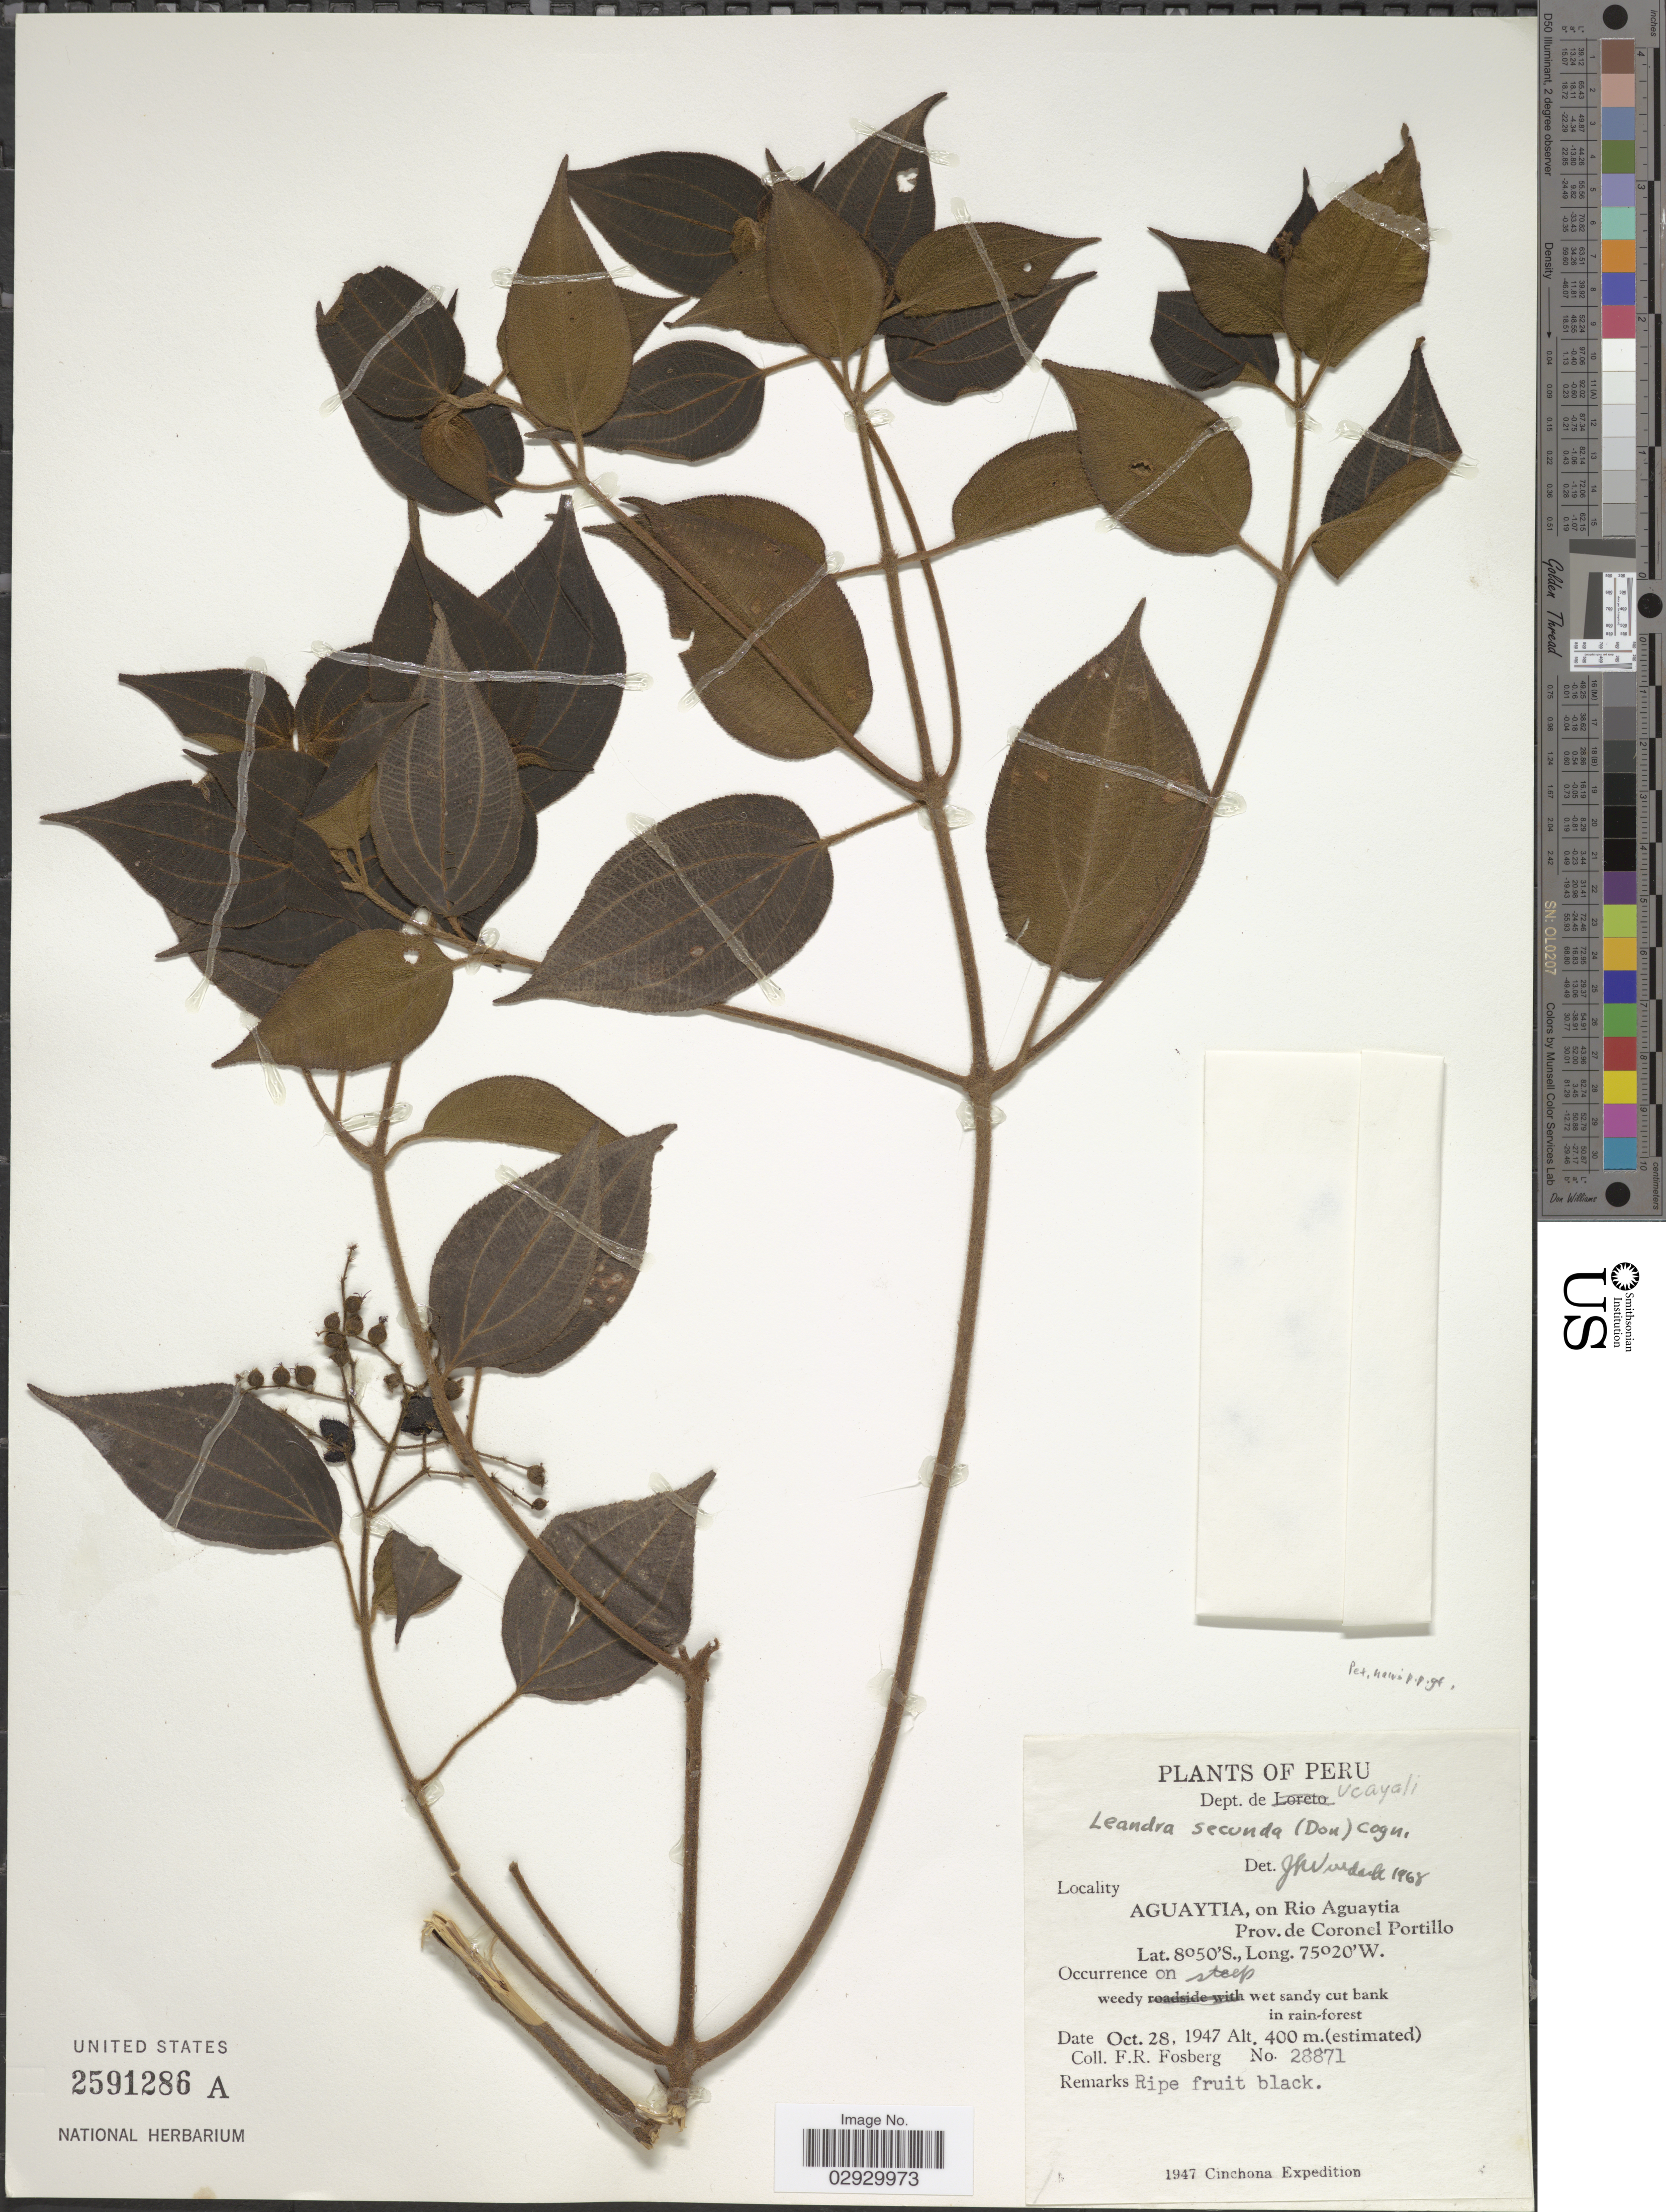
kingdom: Plantae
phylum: Tracheophyta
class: Magnoliopsida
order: Myrtales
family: Melastomataceae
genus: Leandra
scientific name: Leandra secunda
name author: (D. Don) Cogn.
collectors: F. R. Fosberg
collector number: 28871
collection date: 1947-10-28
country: Peru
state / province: Ucayali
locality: Dept. de Ucayali, Aguaytia, on Rio Aguaytia, Prov. de Coronel Portillo.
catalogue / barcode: US 2591286A